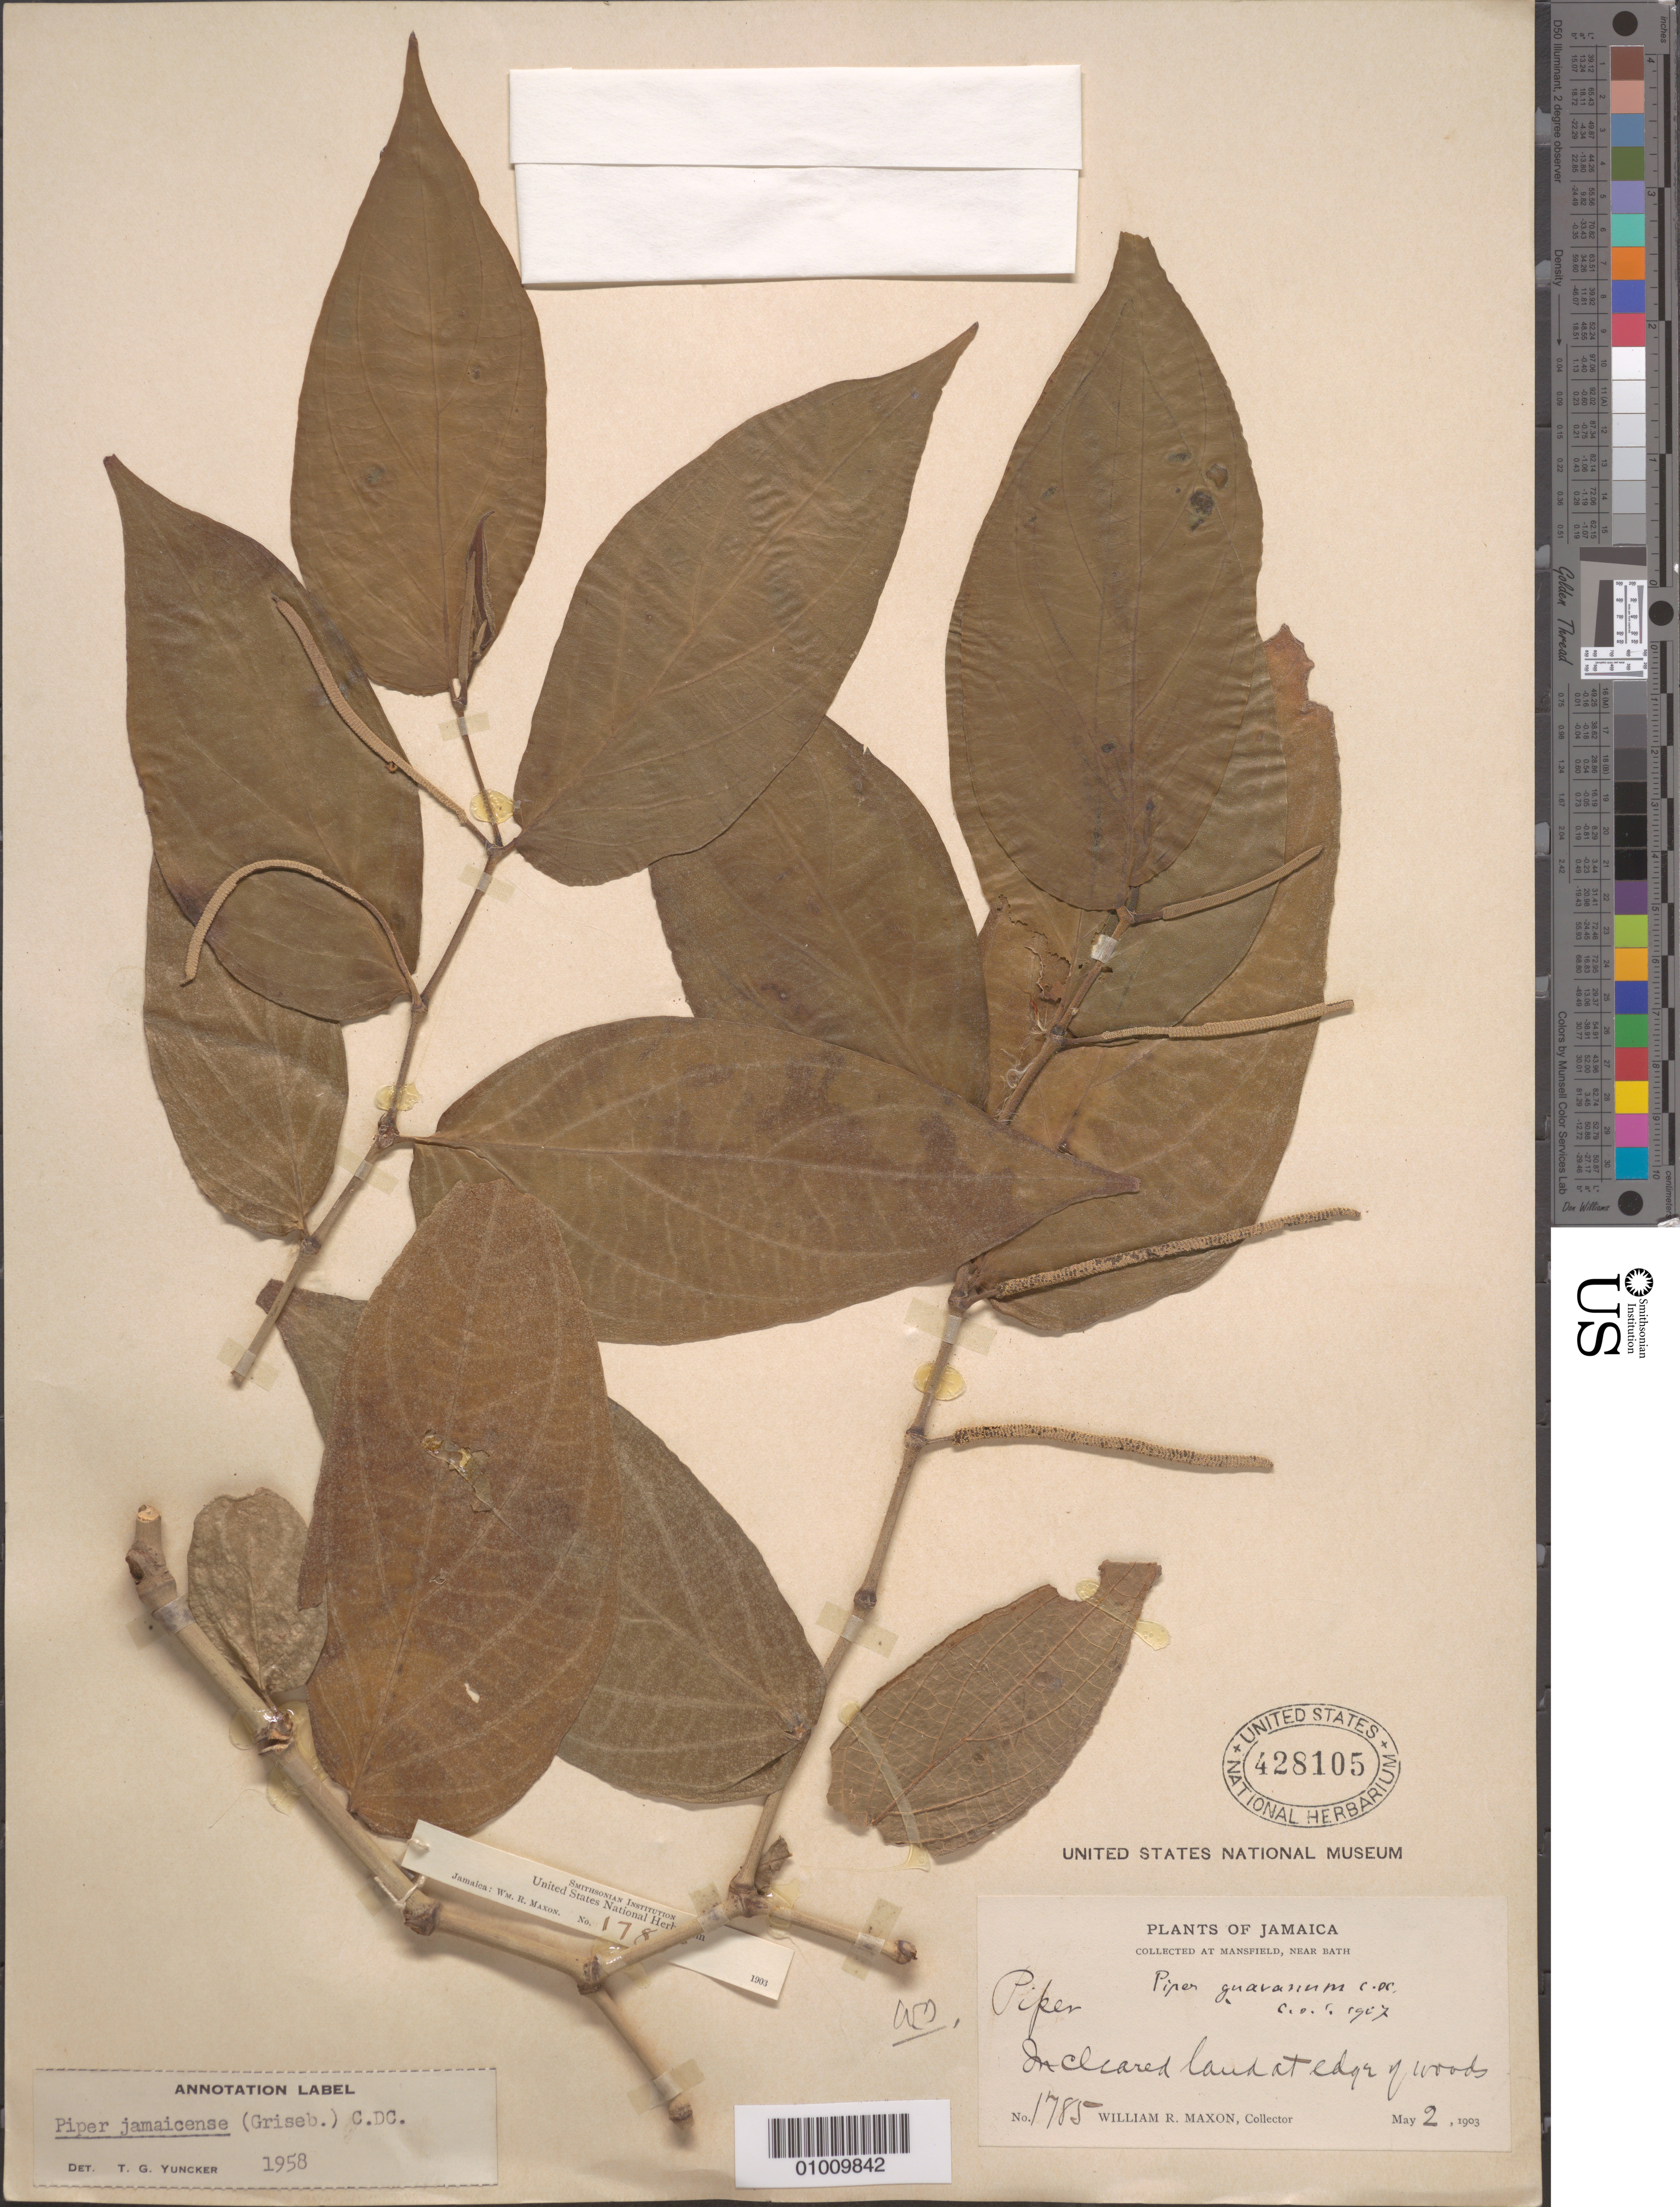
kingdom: Plantae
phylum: Tracheophyta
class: Magnoliopsida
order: Piperales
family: Piperaceae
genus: Piper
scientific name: Piper jamaicense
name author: C. DC.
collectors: W. R. Maxon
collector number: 1785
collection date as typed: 20 May 1903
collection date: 1903-05-20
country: Jamaica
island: Jamaica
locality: Mansfield, near Bath. On cleared land at edge of woods.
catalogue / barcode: US 428105